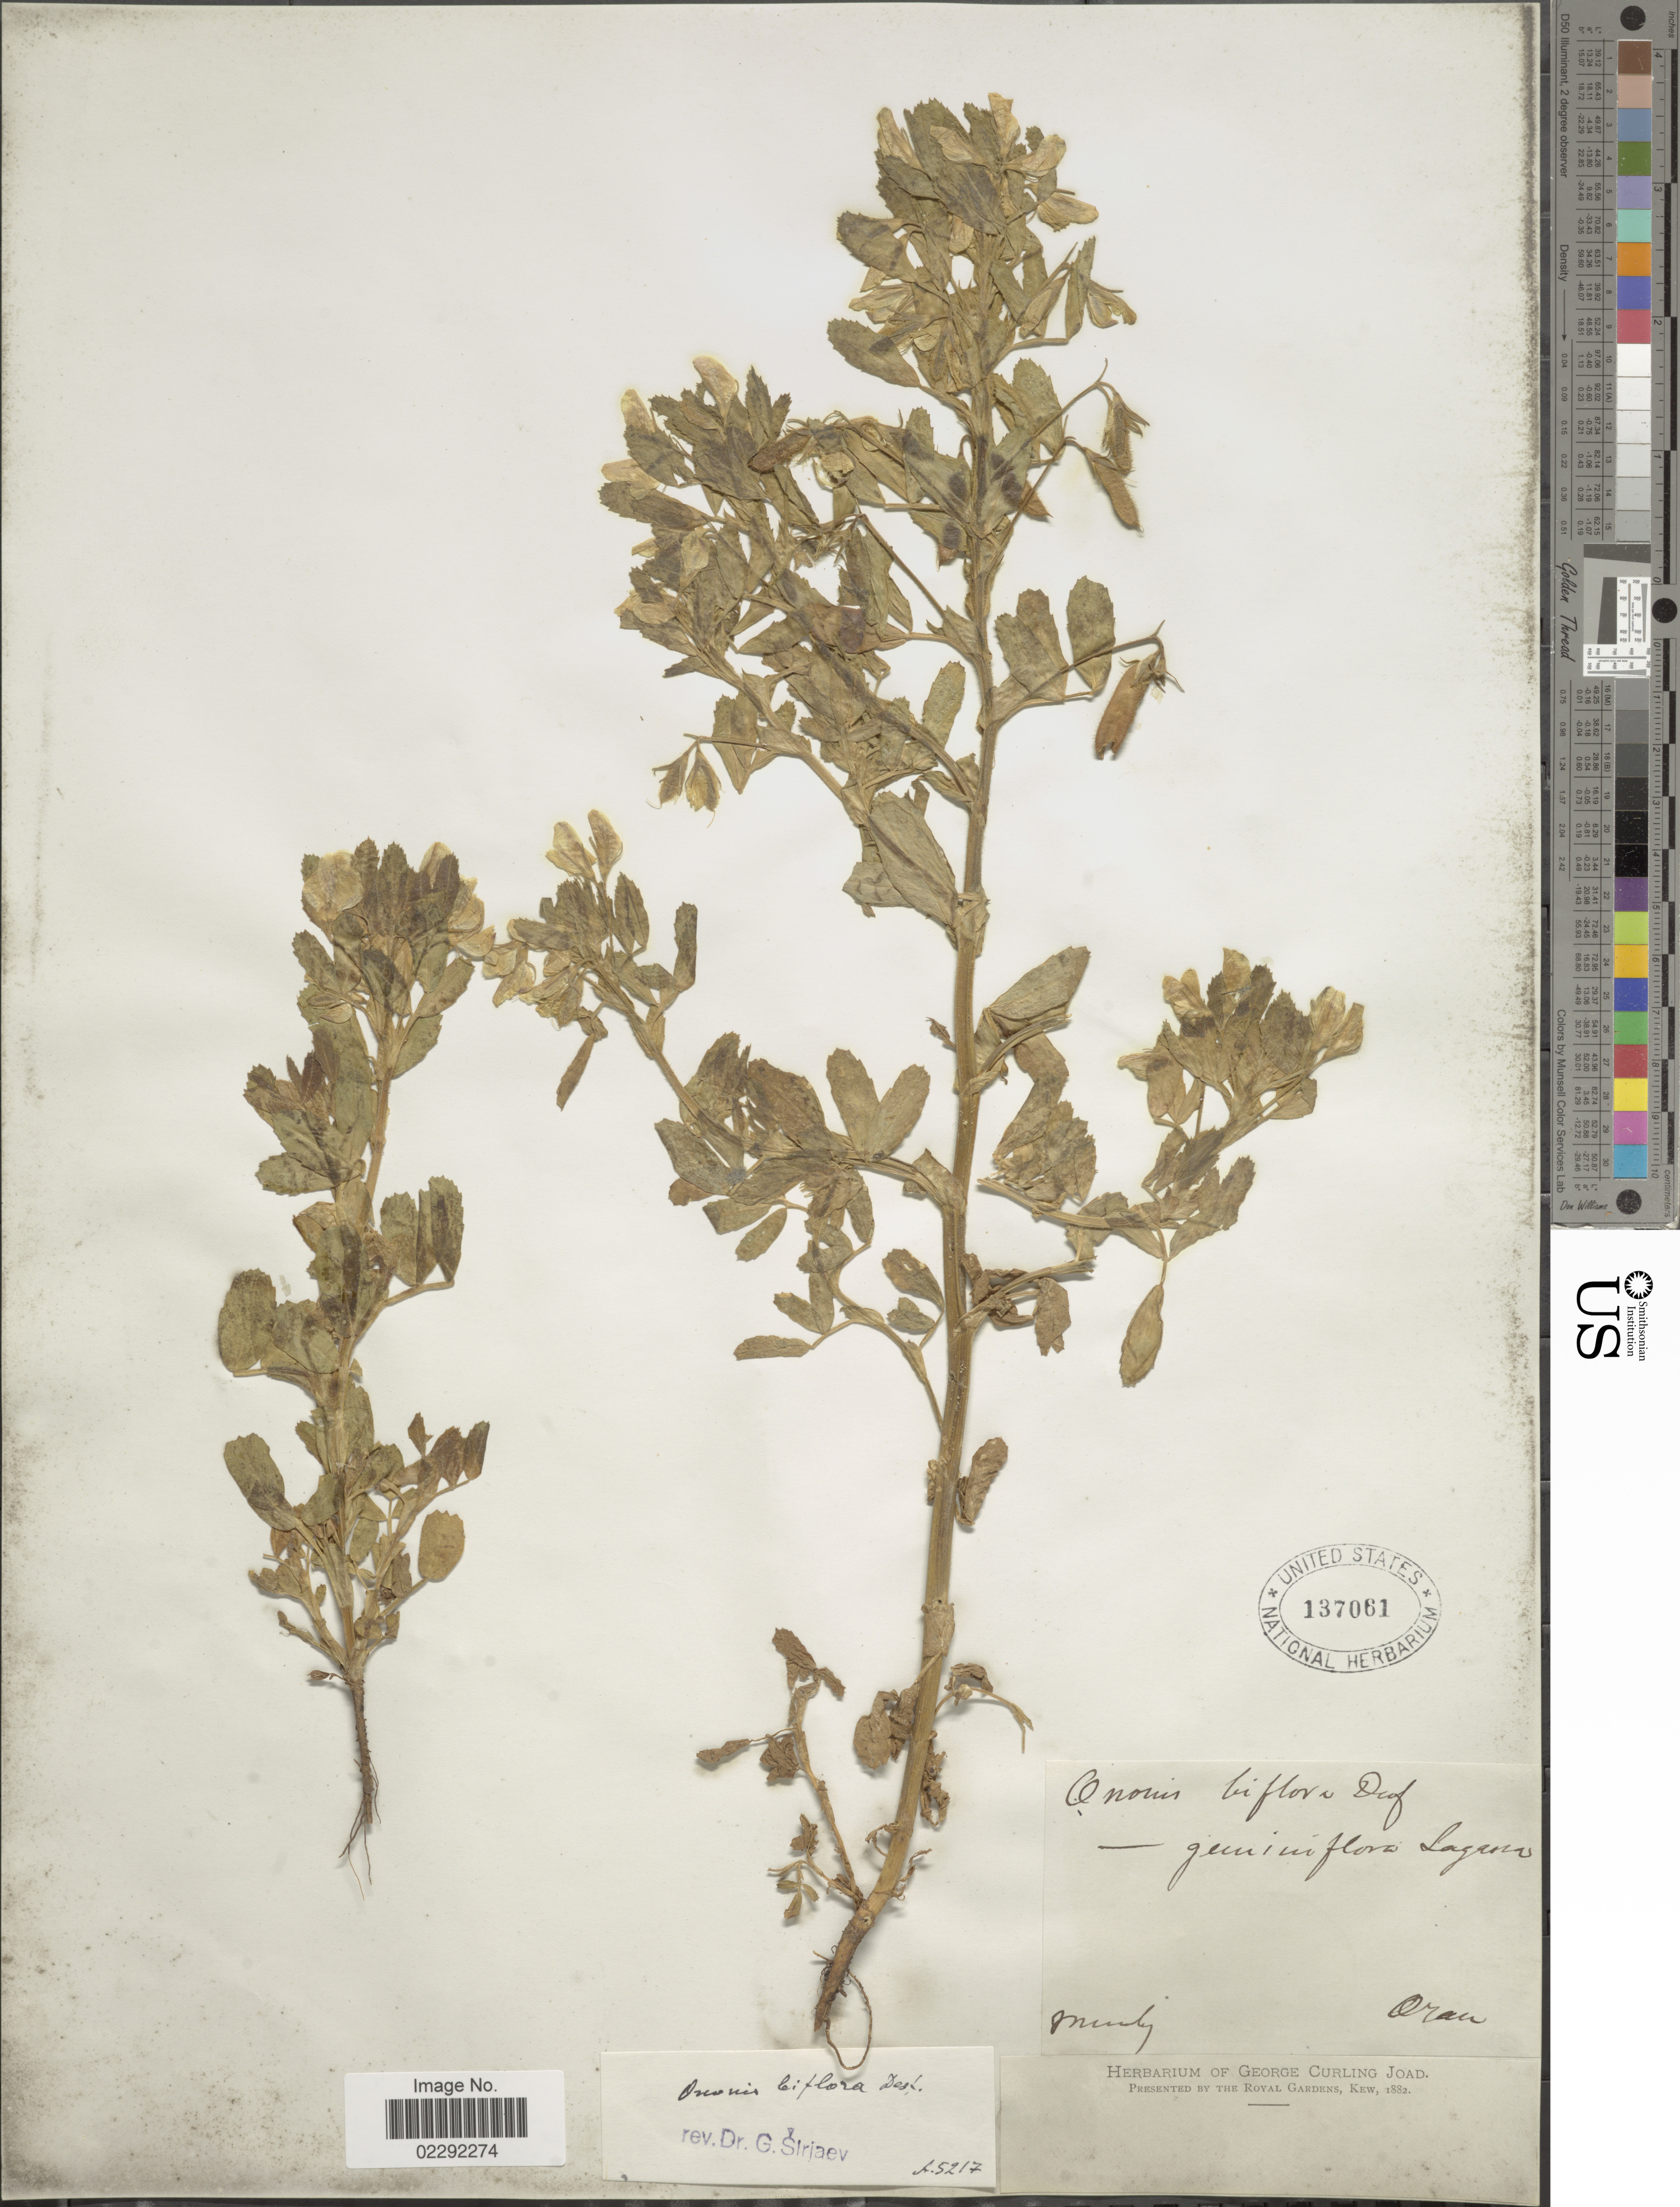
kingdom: Plantae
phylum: Tracheophyta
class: Magnoliopsida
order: Fabales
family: Fabaceae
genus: Ononis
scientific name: Ononis biflora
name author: Desf.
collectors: Munby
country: Algeria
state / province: Oran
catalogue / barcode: US 137061